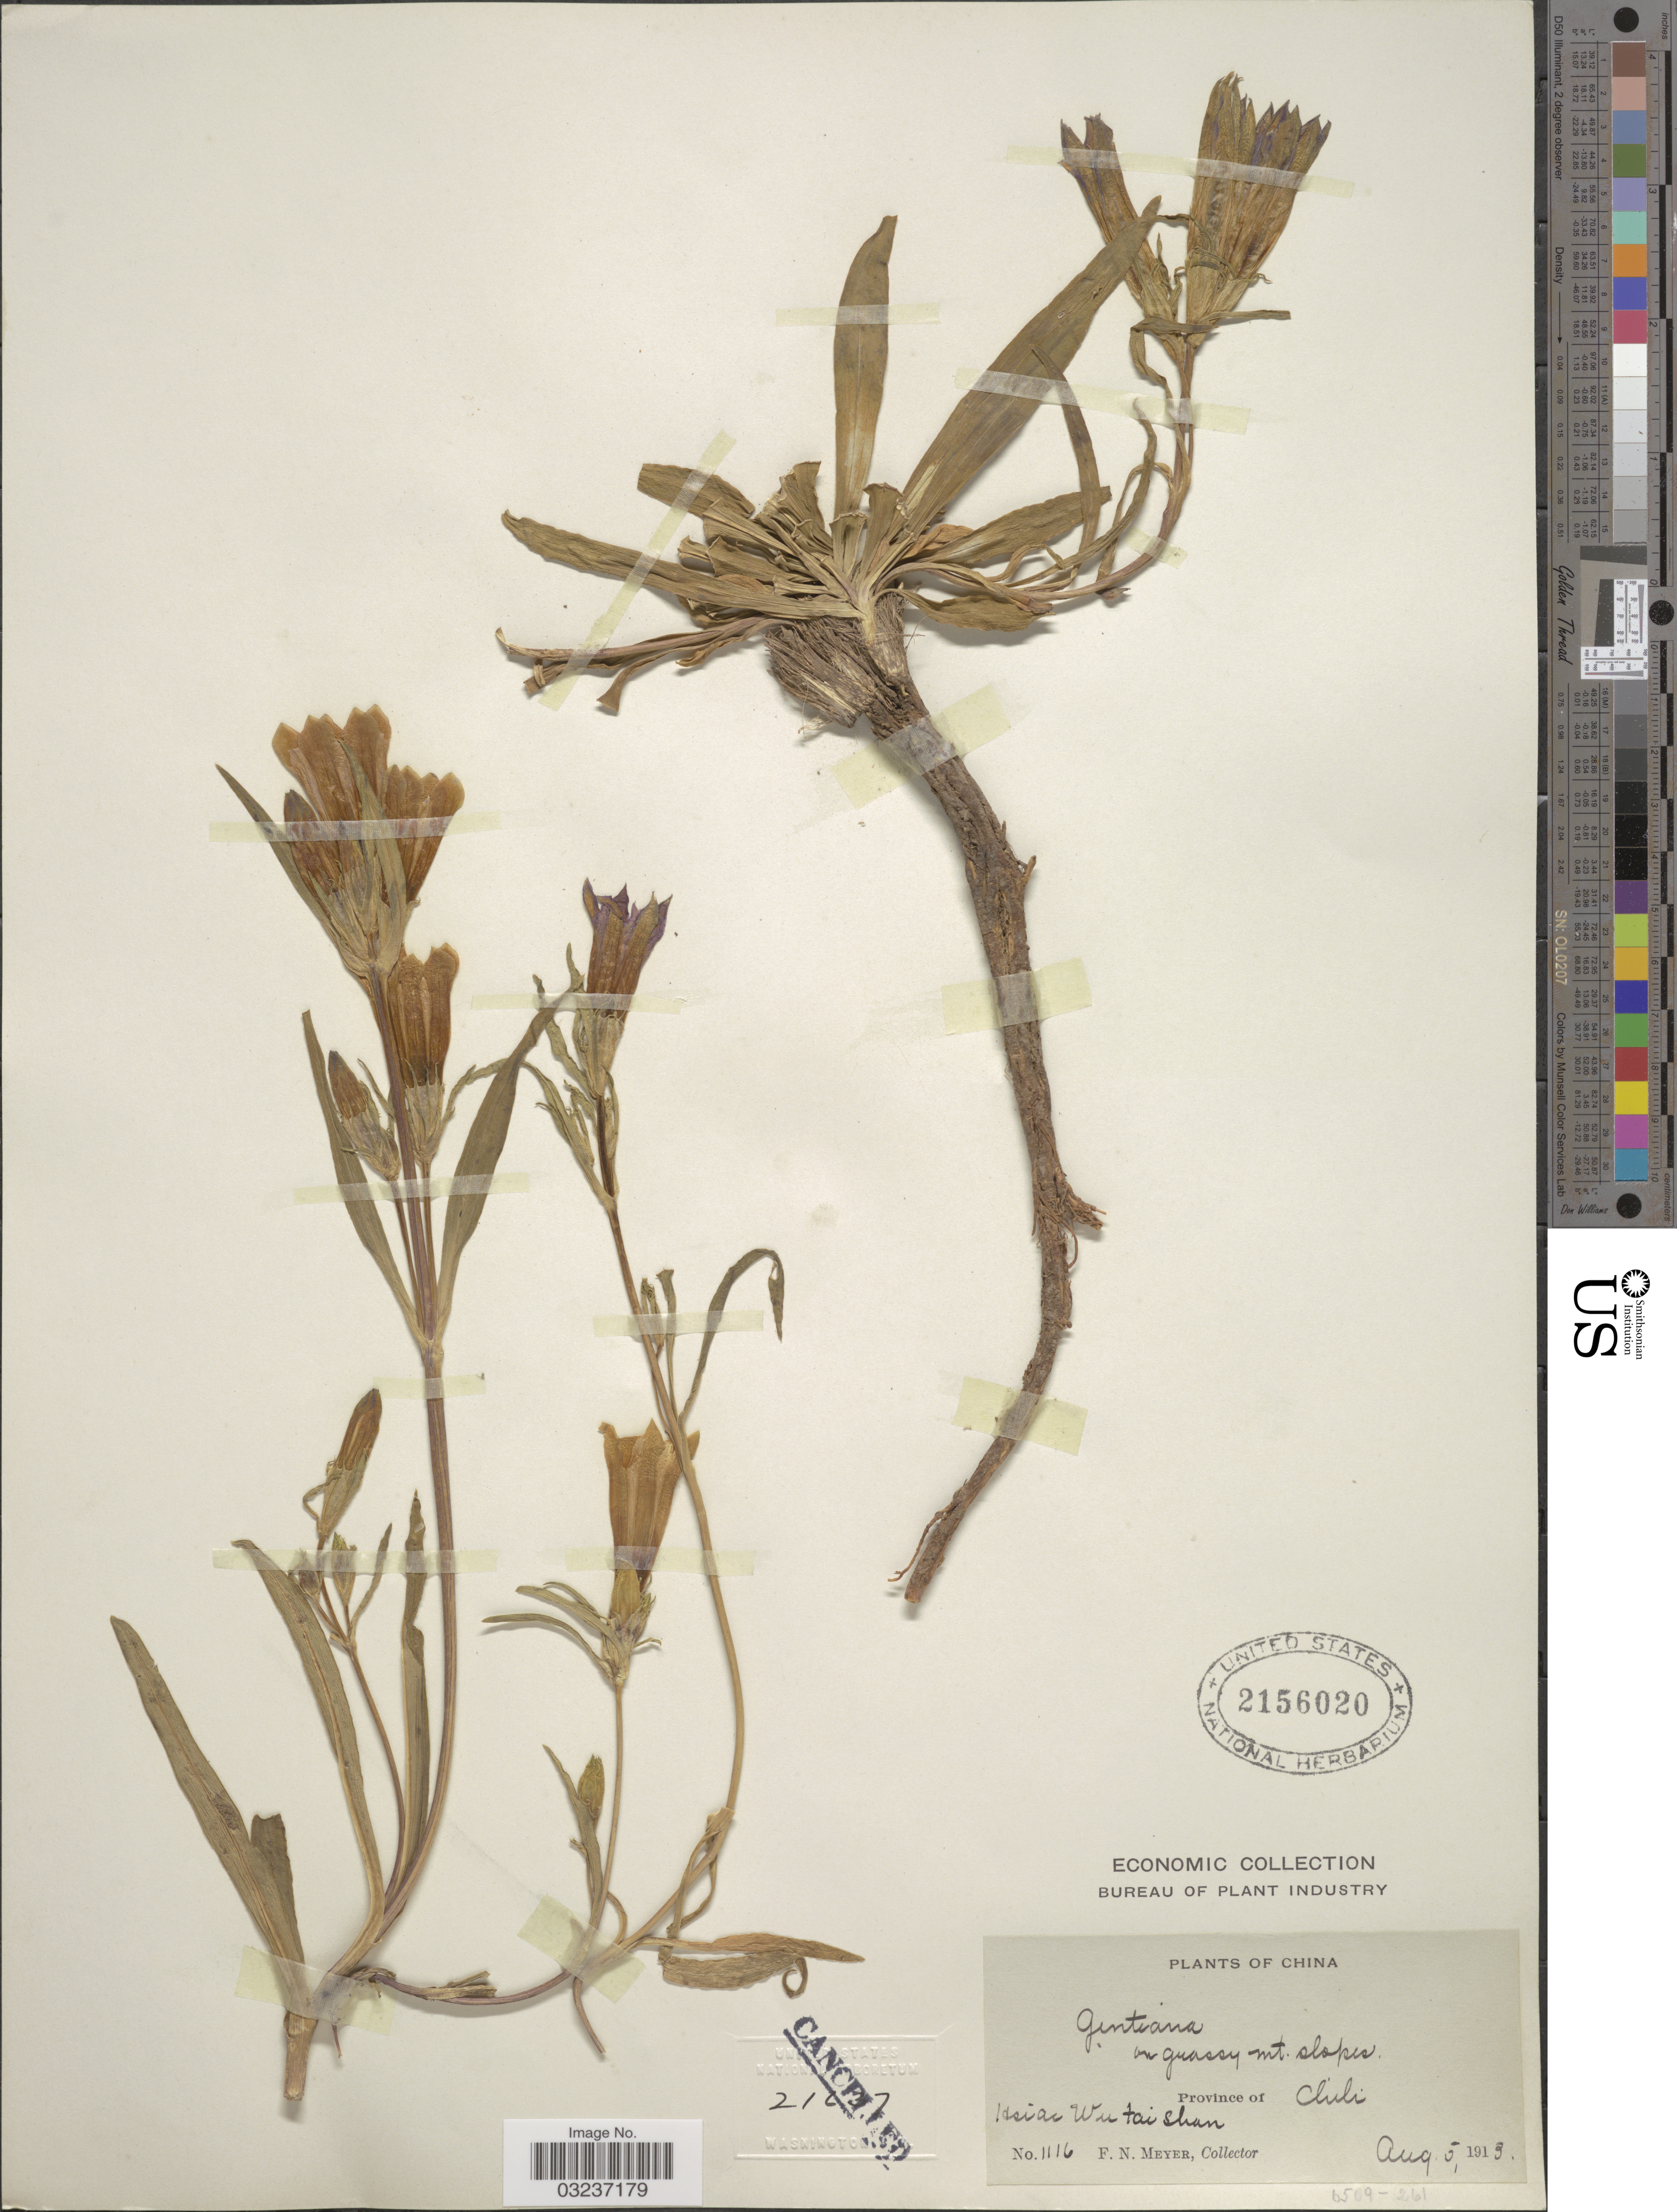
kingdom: Plantae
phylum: Tracheophyta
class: Magnoliopsida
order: Gentianales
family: Gentianaceae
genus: Gentiana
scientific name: Gentiana sp.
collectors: F. N. Meyer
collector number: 1116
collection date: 1913-08-05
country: China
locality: Province of Chili. Hsiao Wu tai shan.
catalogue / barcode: US 2156020